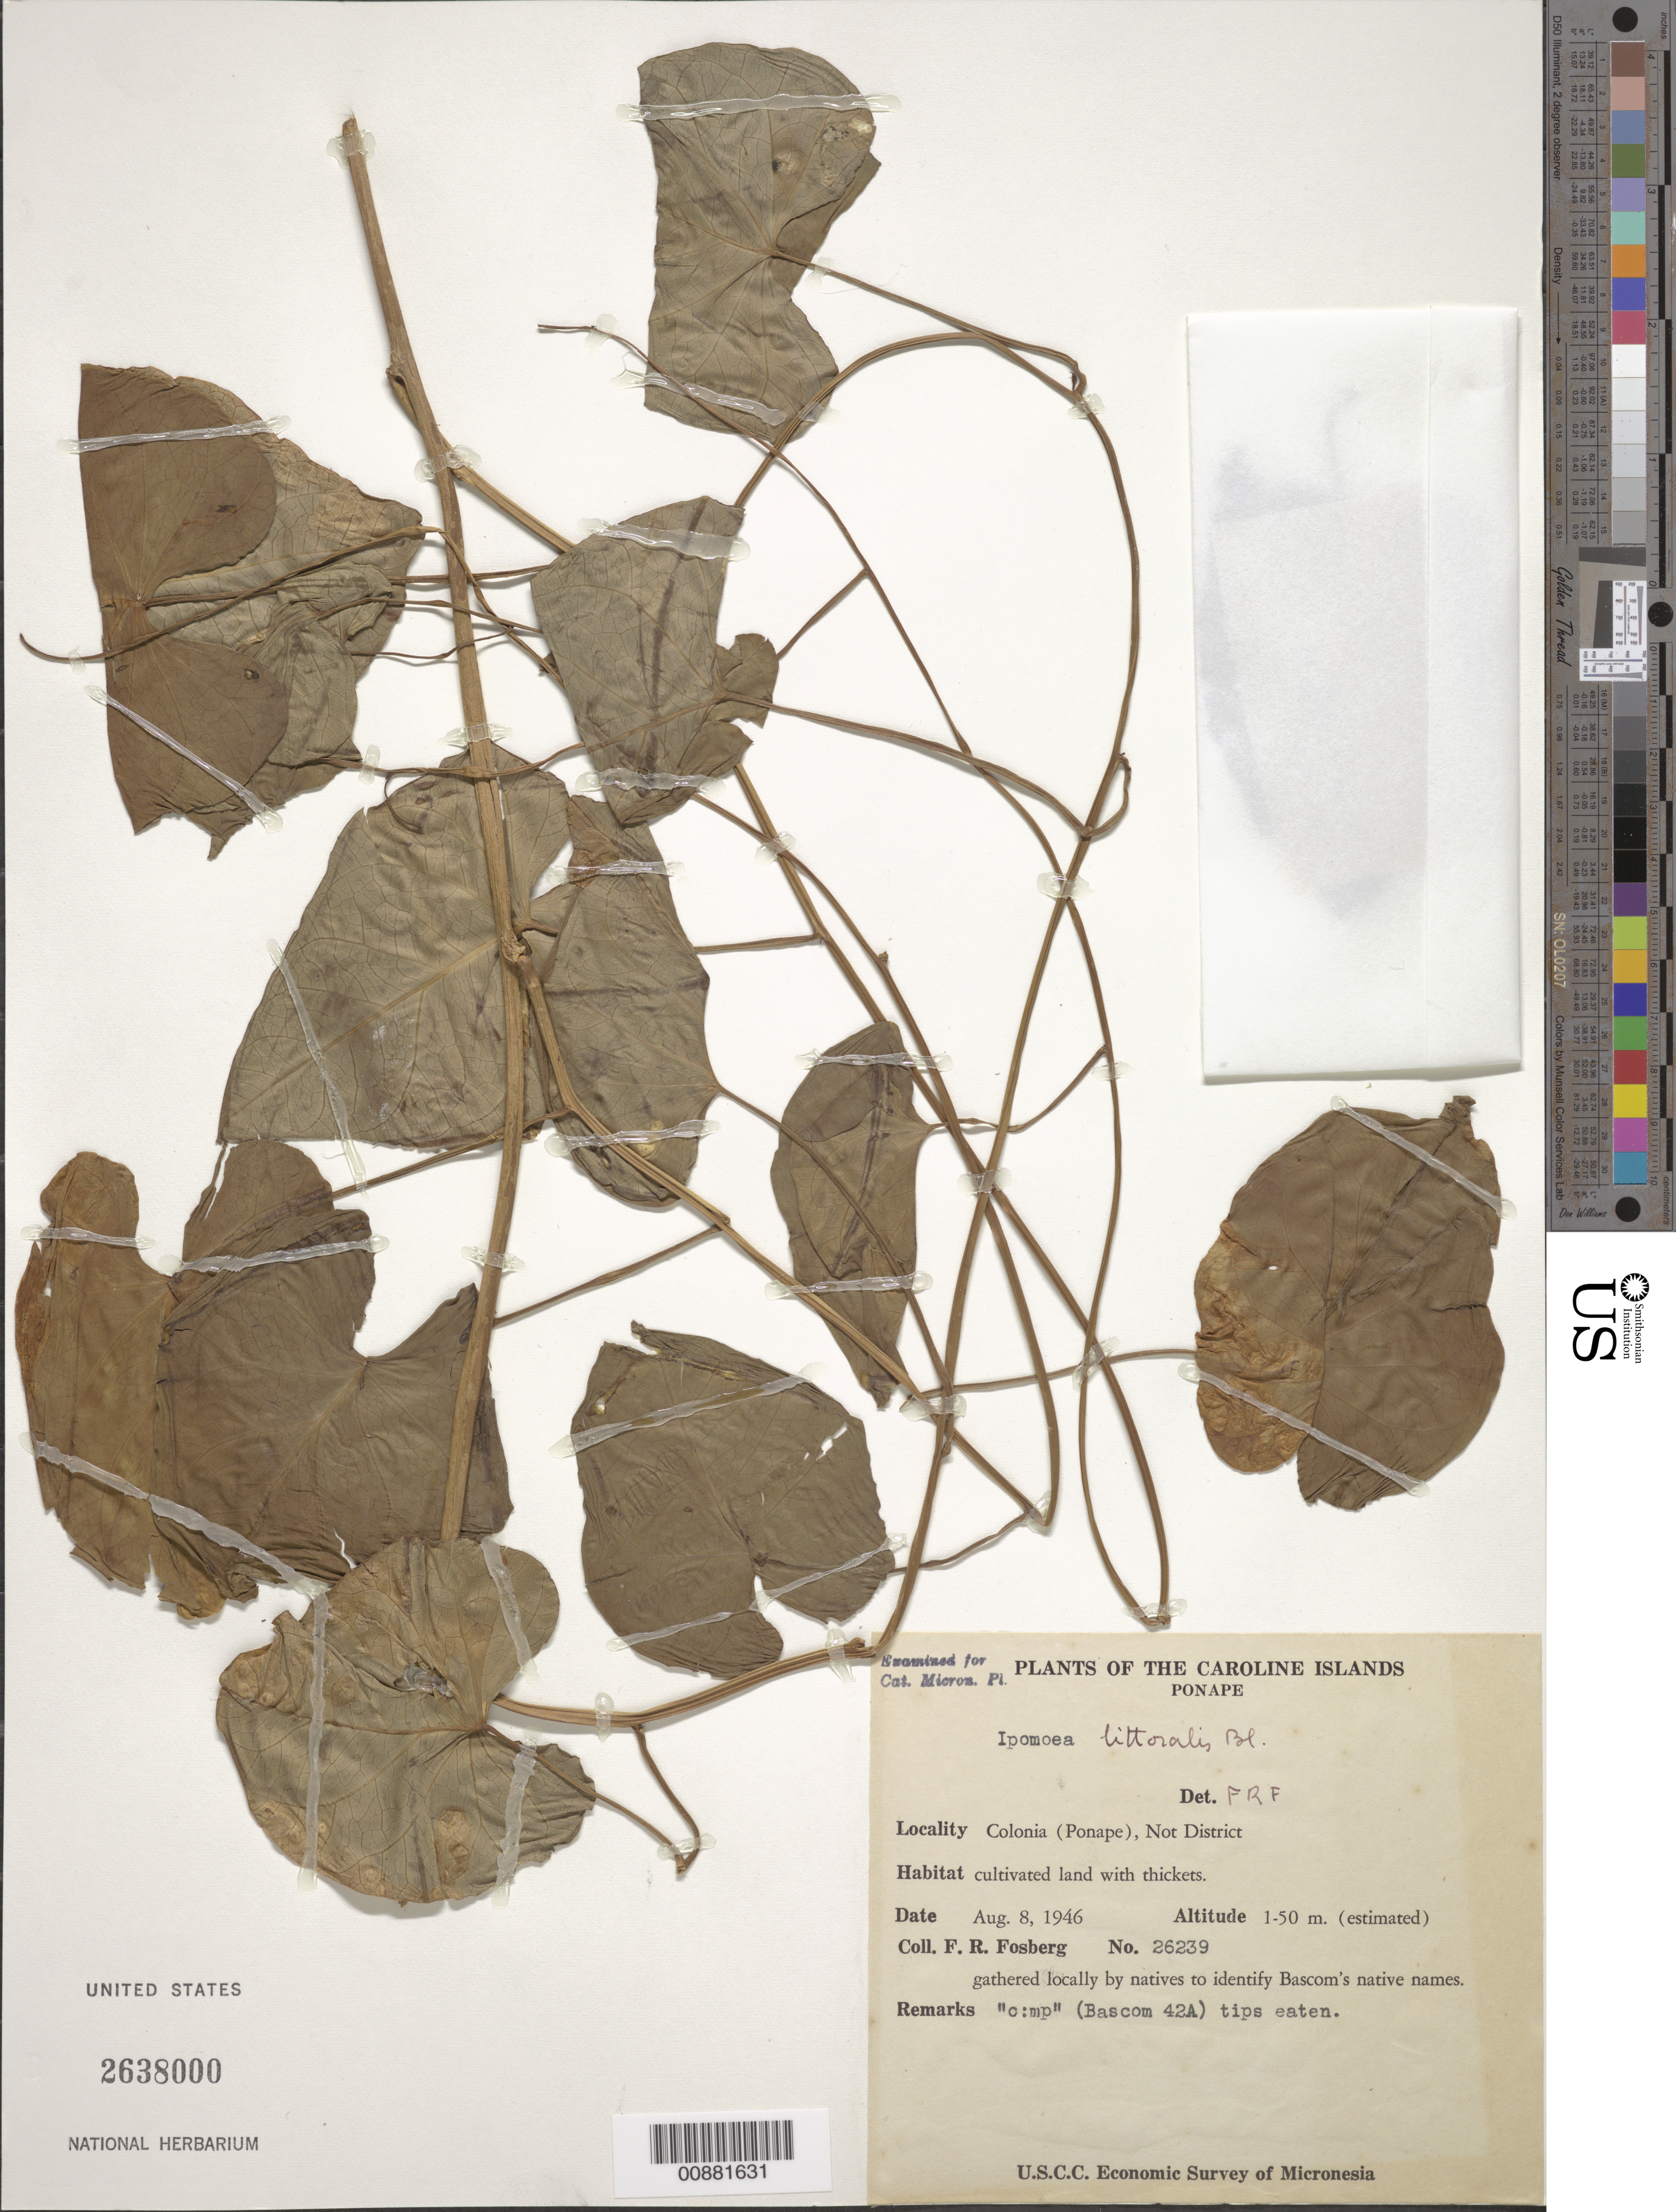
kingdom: Plantae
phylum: Tracheophyta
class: Magnoliopsida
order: Solanales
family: Convolvulaceae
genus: Ipomoea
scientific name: Ipomoea littoralis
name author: Blume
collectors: F. R. Fosberg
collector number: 26239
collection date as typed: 08 Aug 1946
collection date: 1946-08-08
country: Micronesia, Federated States of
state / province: Pohnpei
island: Pohnpei [Ponape]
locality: Colonia [Kolonia] Not District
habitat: cultivated land with thickets.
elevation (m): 1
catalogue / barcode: US 2638000